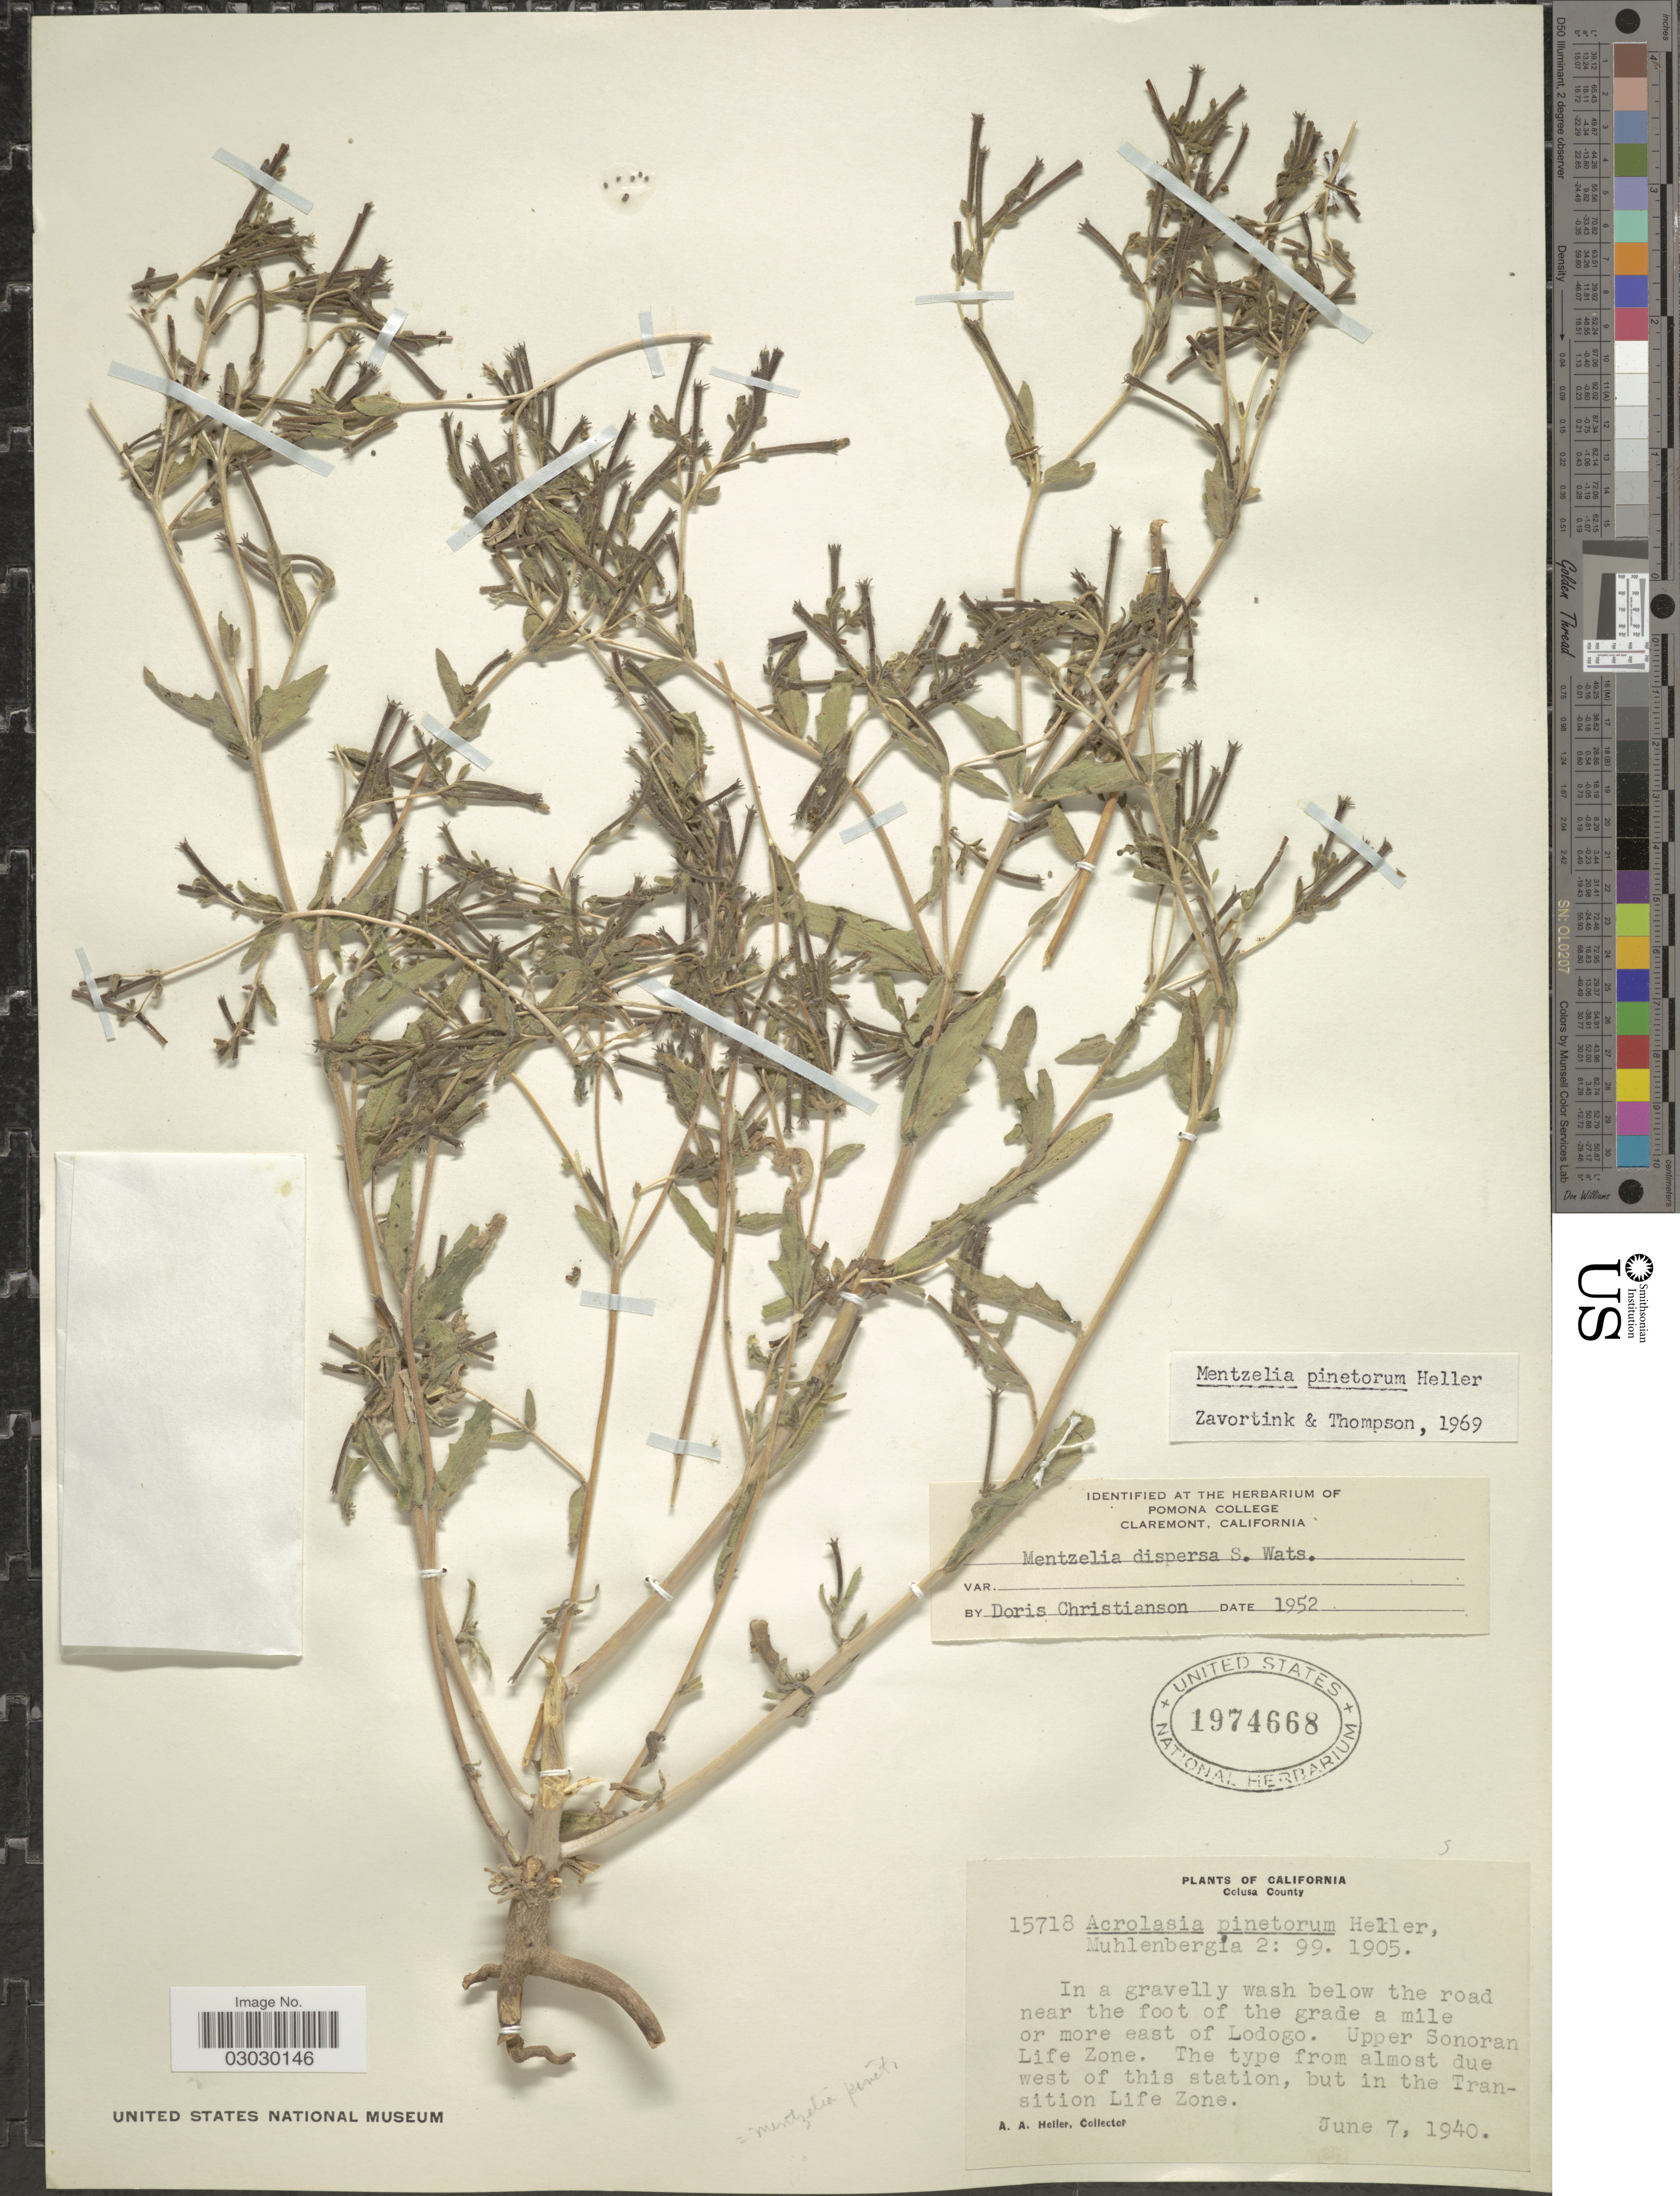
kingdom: Plantae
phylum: Tracheophyta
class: Magnoliopsida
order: Cornales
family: Loasaceae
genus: Mentzelia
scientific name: Mentzelia pinetorum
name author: A. Heller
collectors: A. A. Heller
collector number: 15718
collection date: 1940-06-07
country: United States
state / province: California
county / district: Colusa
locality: Colusa County. In a gravelly wash below the road near the foot of the grade a mile or more east of Lodogo. Upper Sonoran Life Zone.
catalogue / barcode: US 1974668